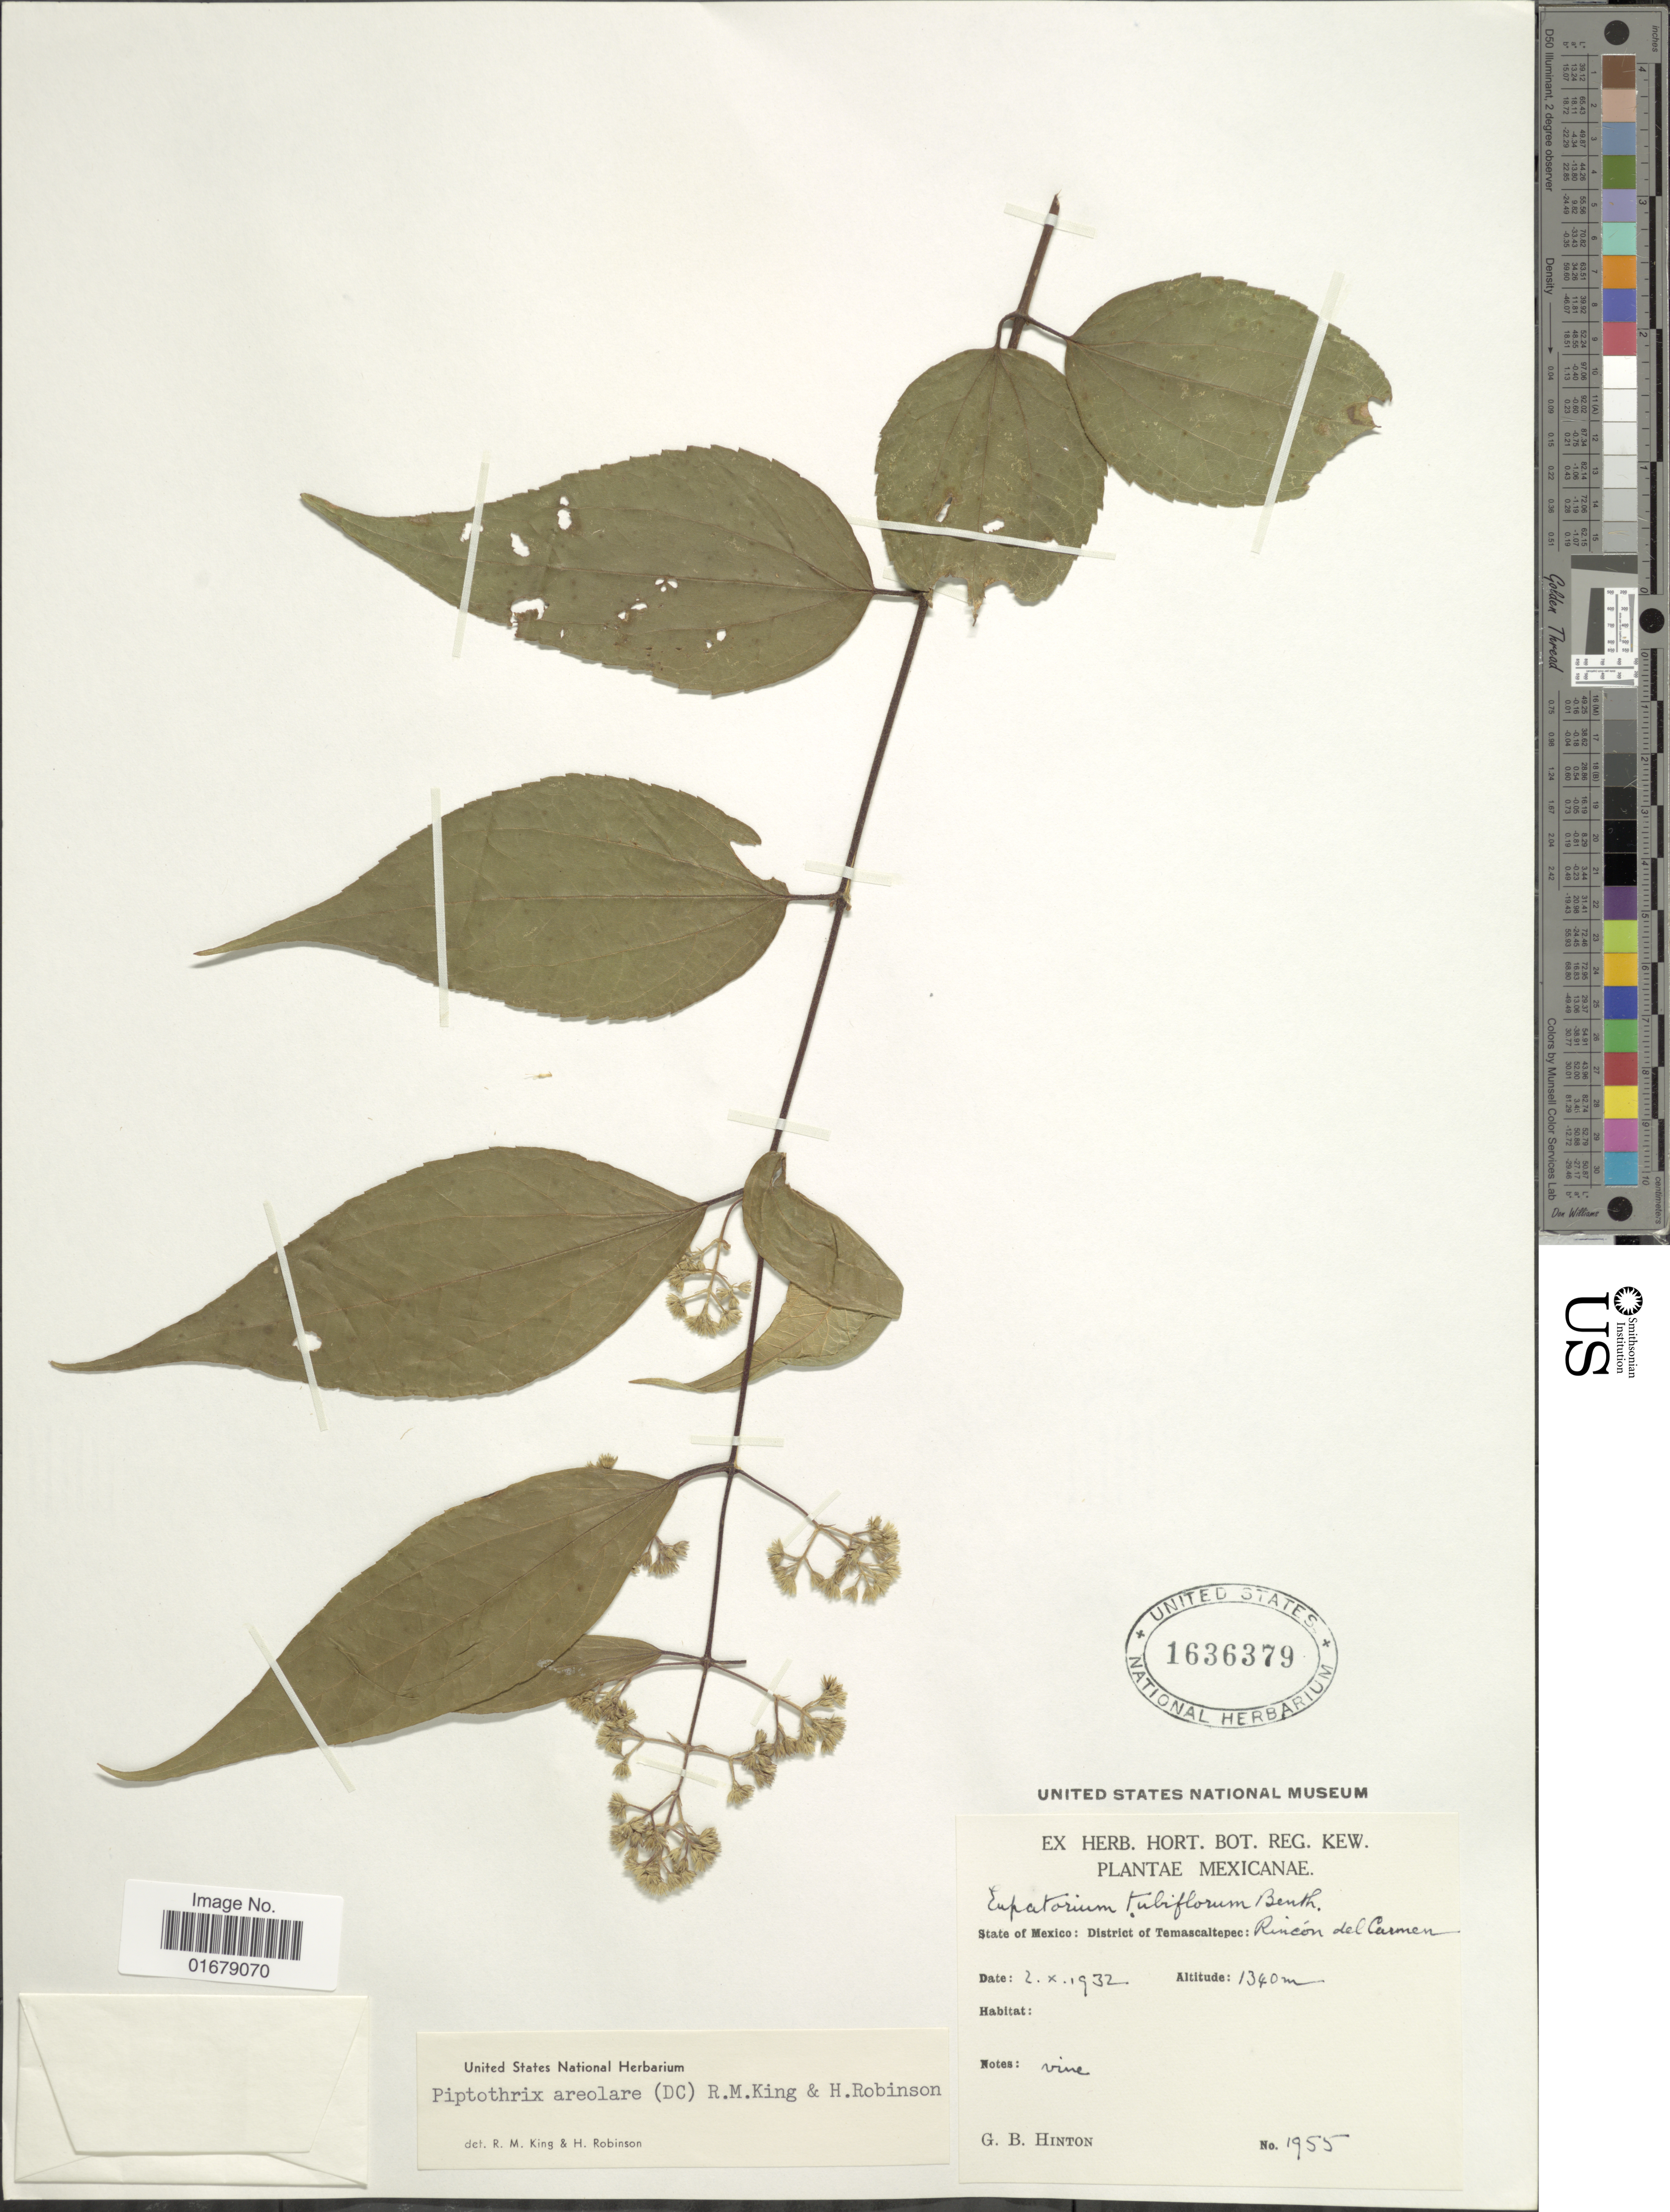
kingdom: Plantae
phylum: Tracheophyta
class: Magnoliopsida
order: Asterales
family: Asteraceae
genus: Piptothrix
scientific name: Piptothrix areolaris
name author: (DC.) R.M. King & H. Rob.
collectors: G. B. Hinton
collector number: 1955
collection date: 1932-10-02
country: Mexico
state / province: México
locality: State of México: District of Temascaltepec: Ricon del Carmen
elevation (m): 1340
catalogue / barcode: US 1636379